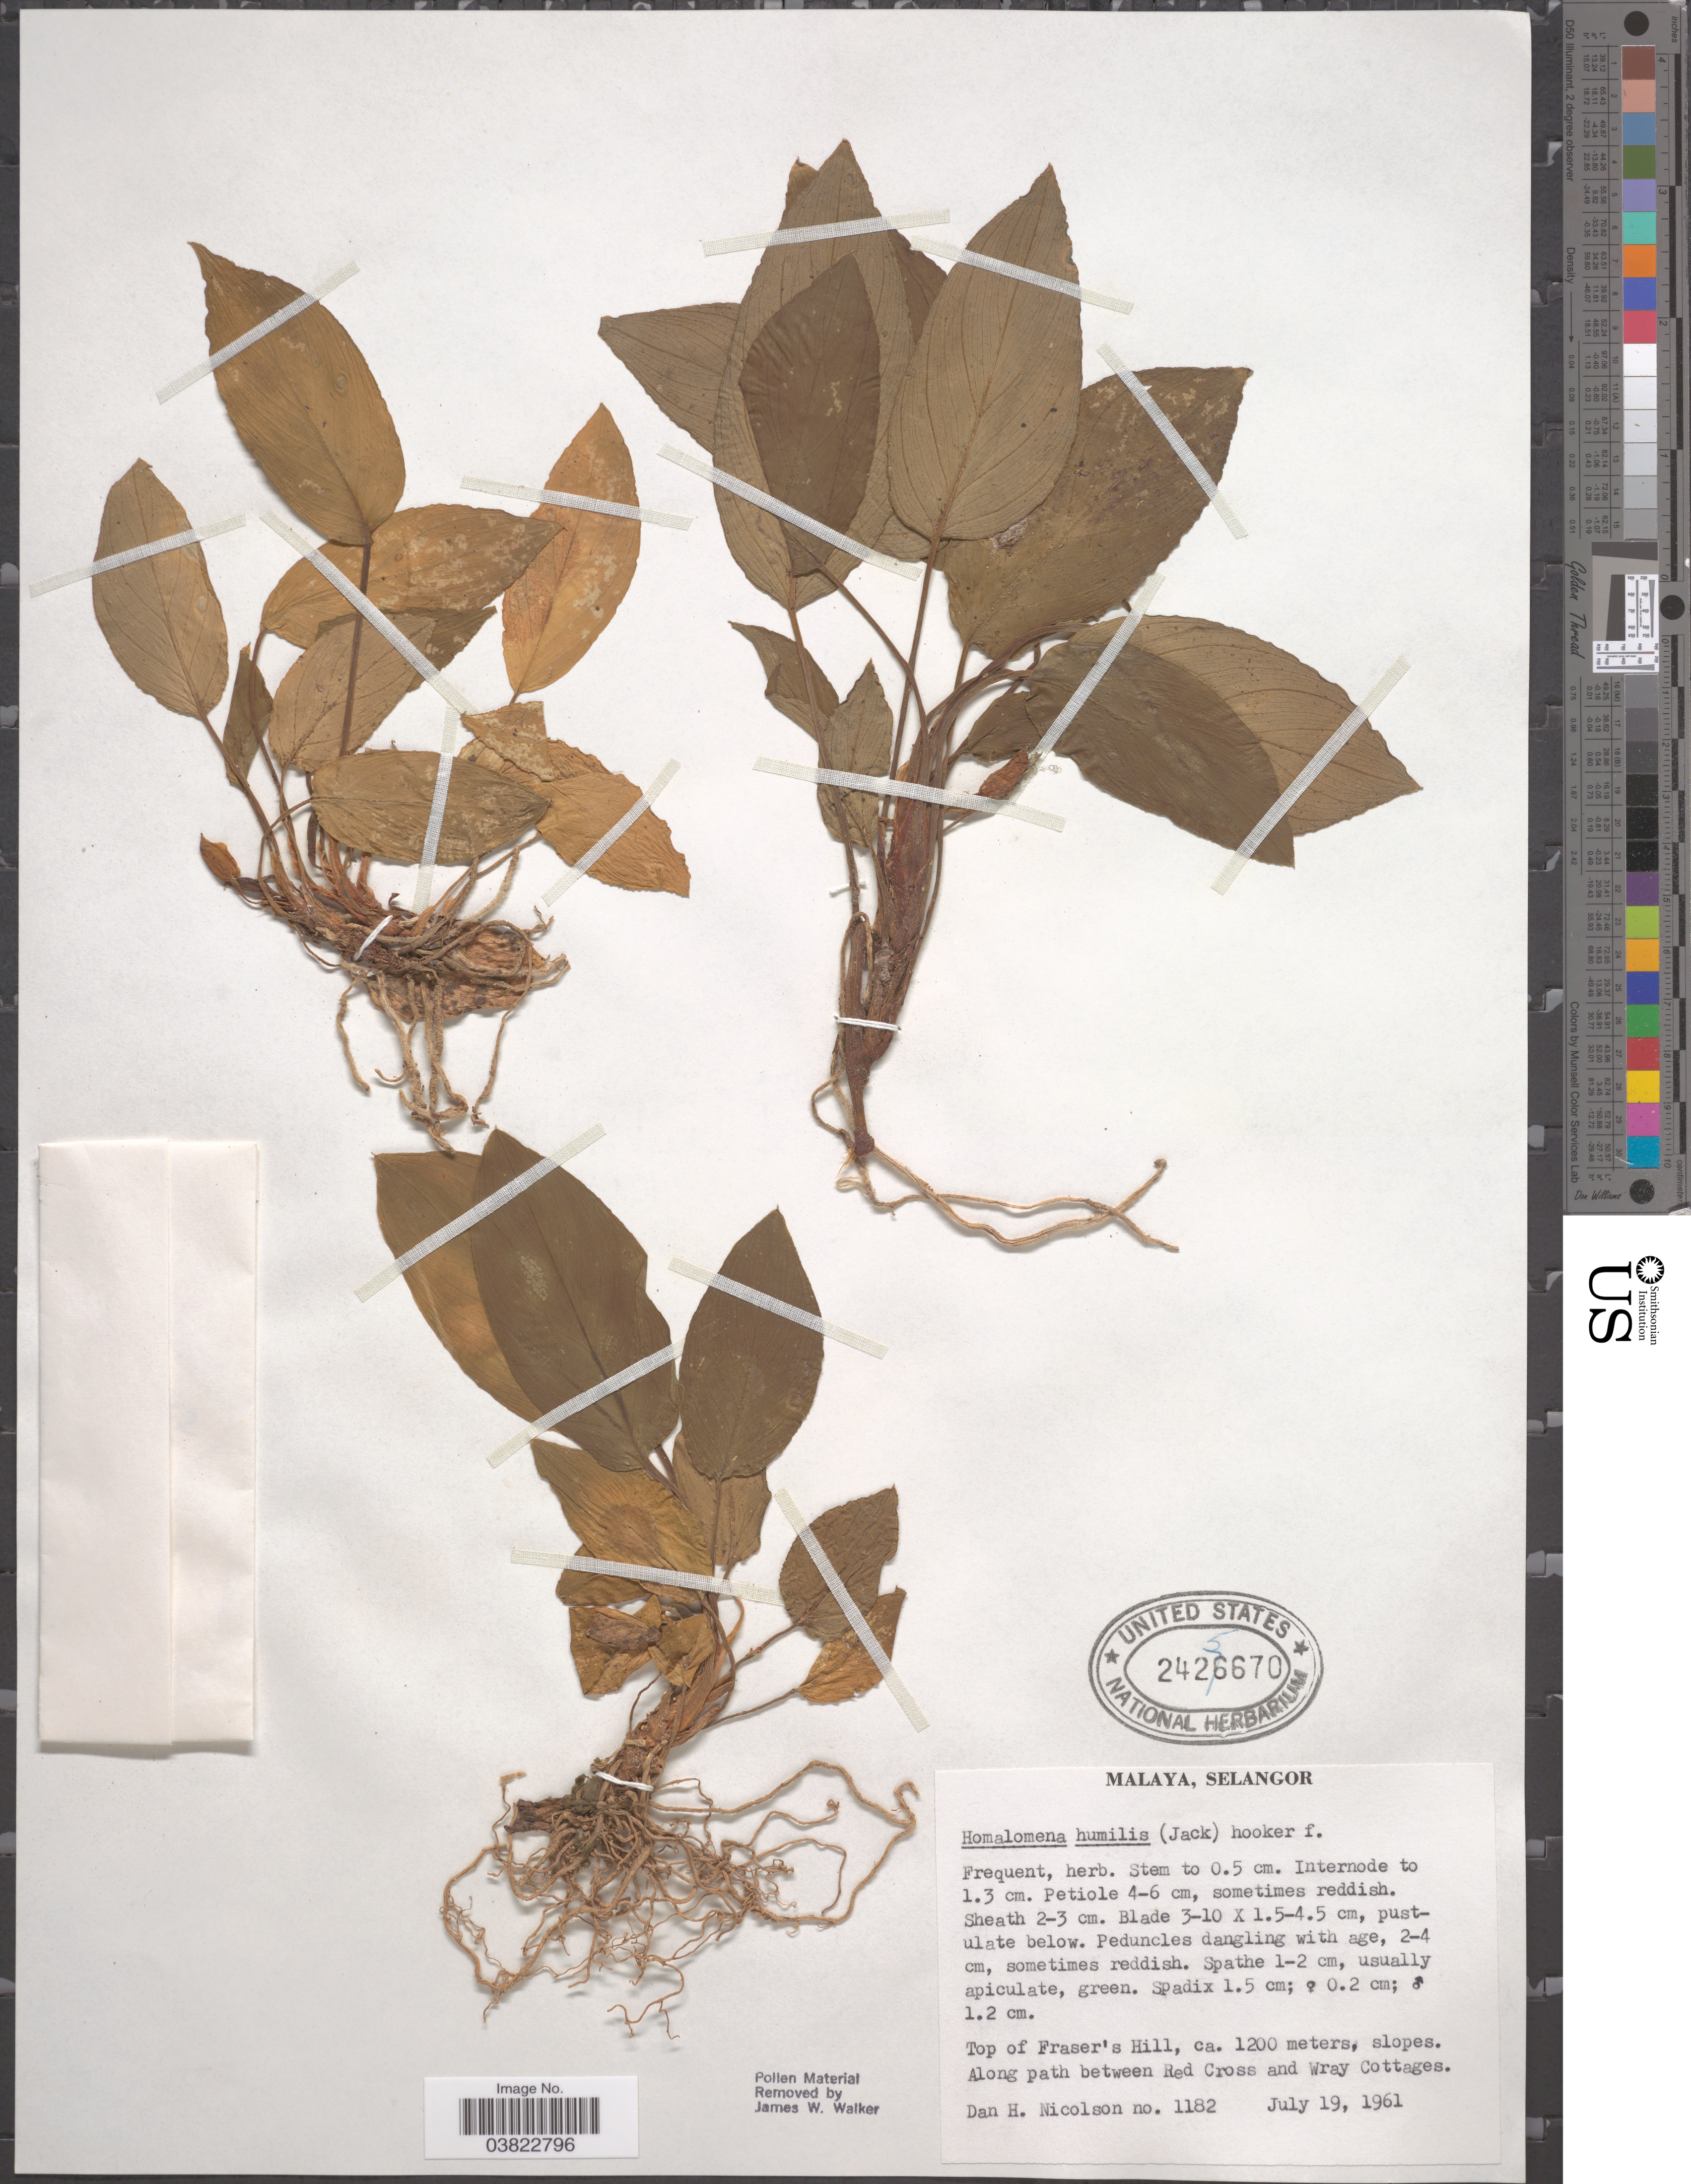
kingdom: Plantae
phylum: Tracheophyta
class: Liliopsida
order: Alismatales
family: Araceae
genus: Homalomena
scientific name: Homalomena humilis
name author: (Jack) Hook. f.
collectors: D. H. Nicolson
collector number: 1182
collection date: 1961-07-19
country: Malaysia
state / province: Selangor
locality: Malaya. Top of Fraser's Hill, slopes. Along path between Red Cross and Wray Cottages.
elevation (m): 1200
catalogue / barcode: US 2425670